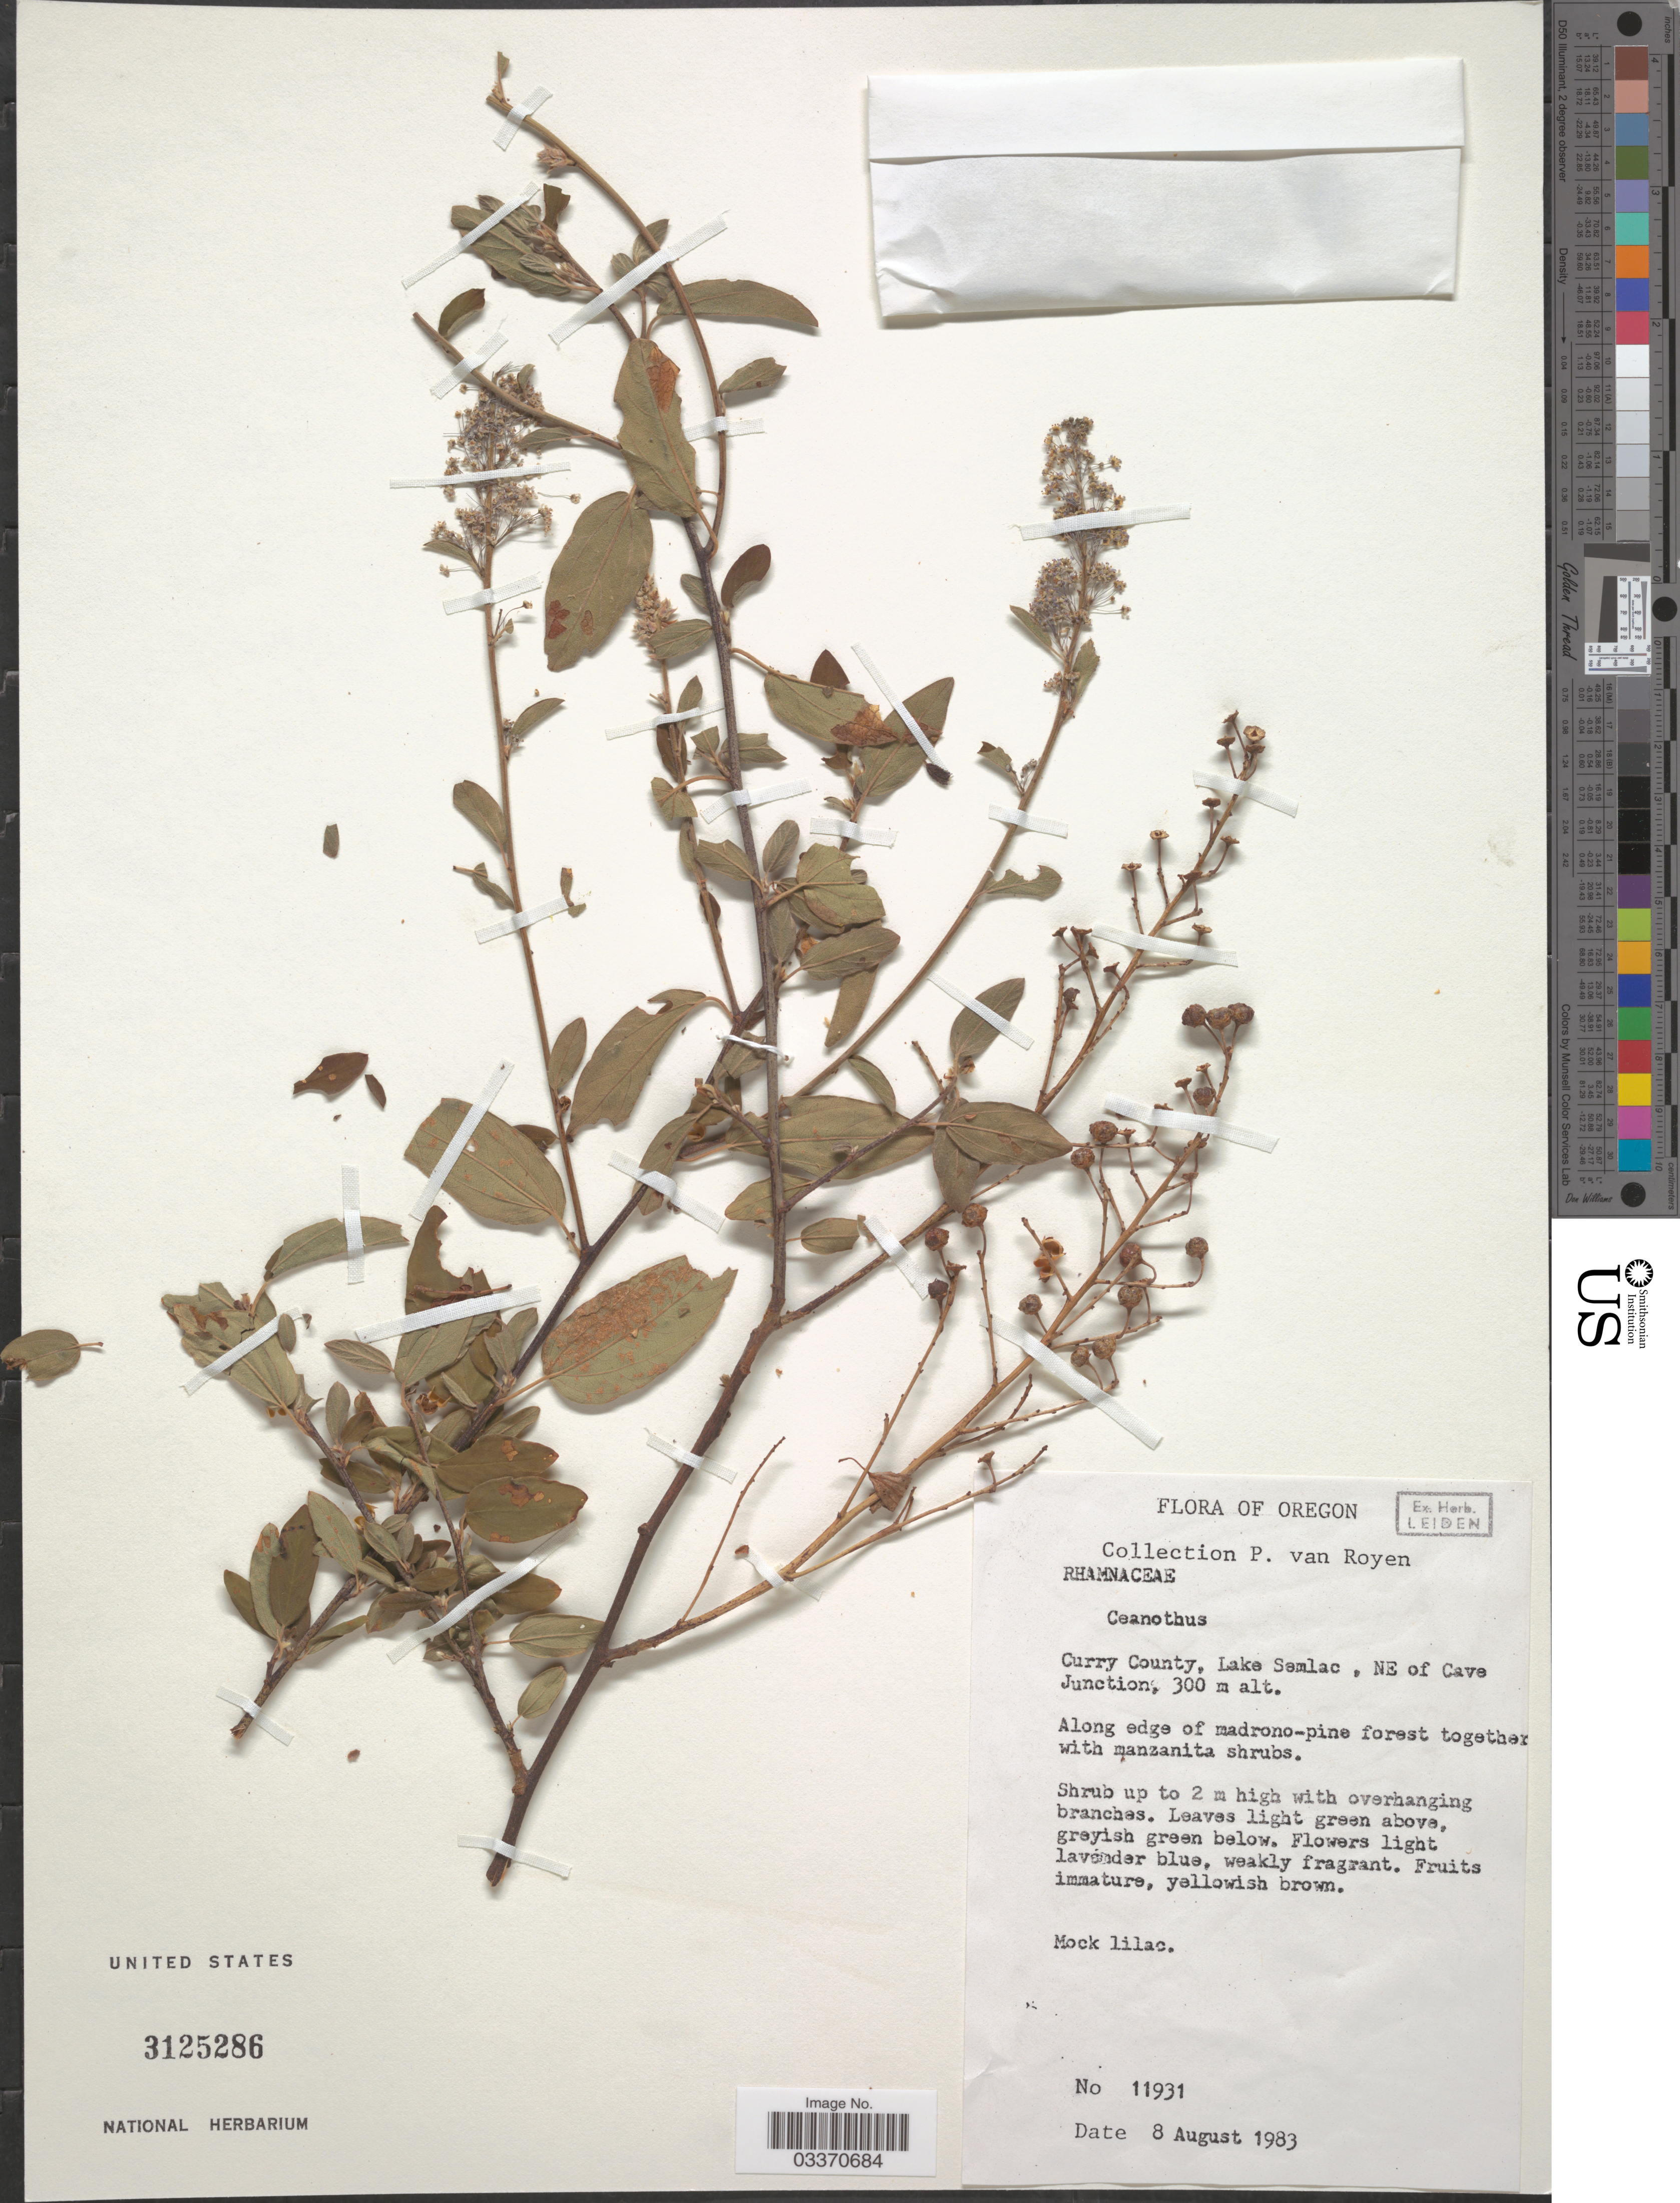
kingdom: Plantae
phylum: Tracheophyta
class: Magnoliopsida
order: Rosales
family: Rhamnaceae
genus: Ceanothus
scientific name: Ceanothus sp.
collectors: P. van Royen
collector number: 11931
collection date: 1983-08-08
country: United States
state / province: Oregon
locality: Curry County, Lake Semlac, NE of Cave Junction.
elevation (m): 300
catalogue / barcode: US 3125286